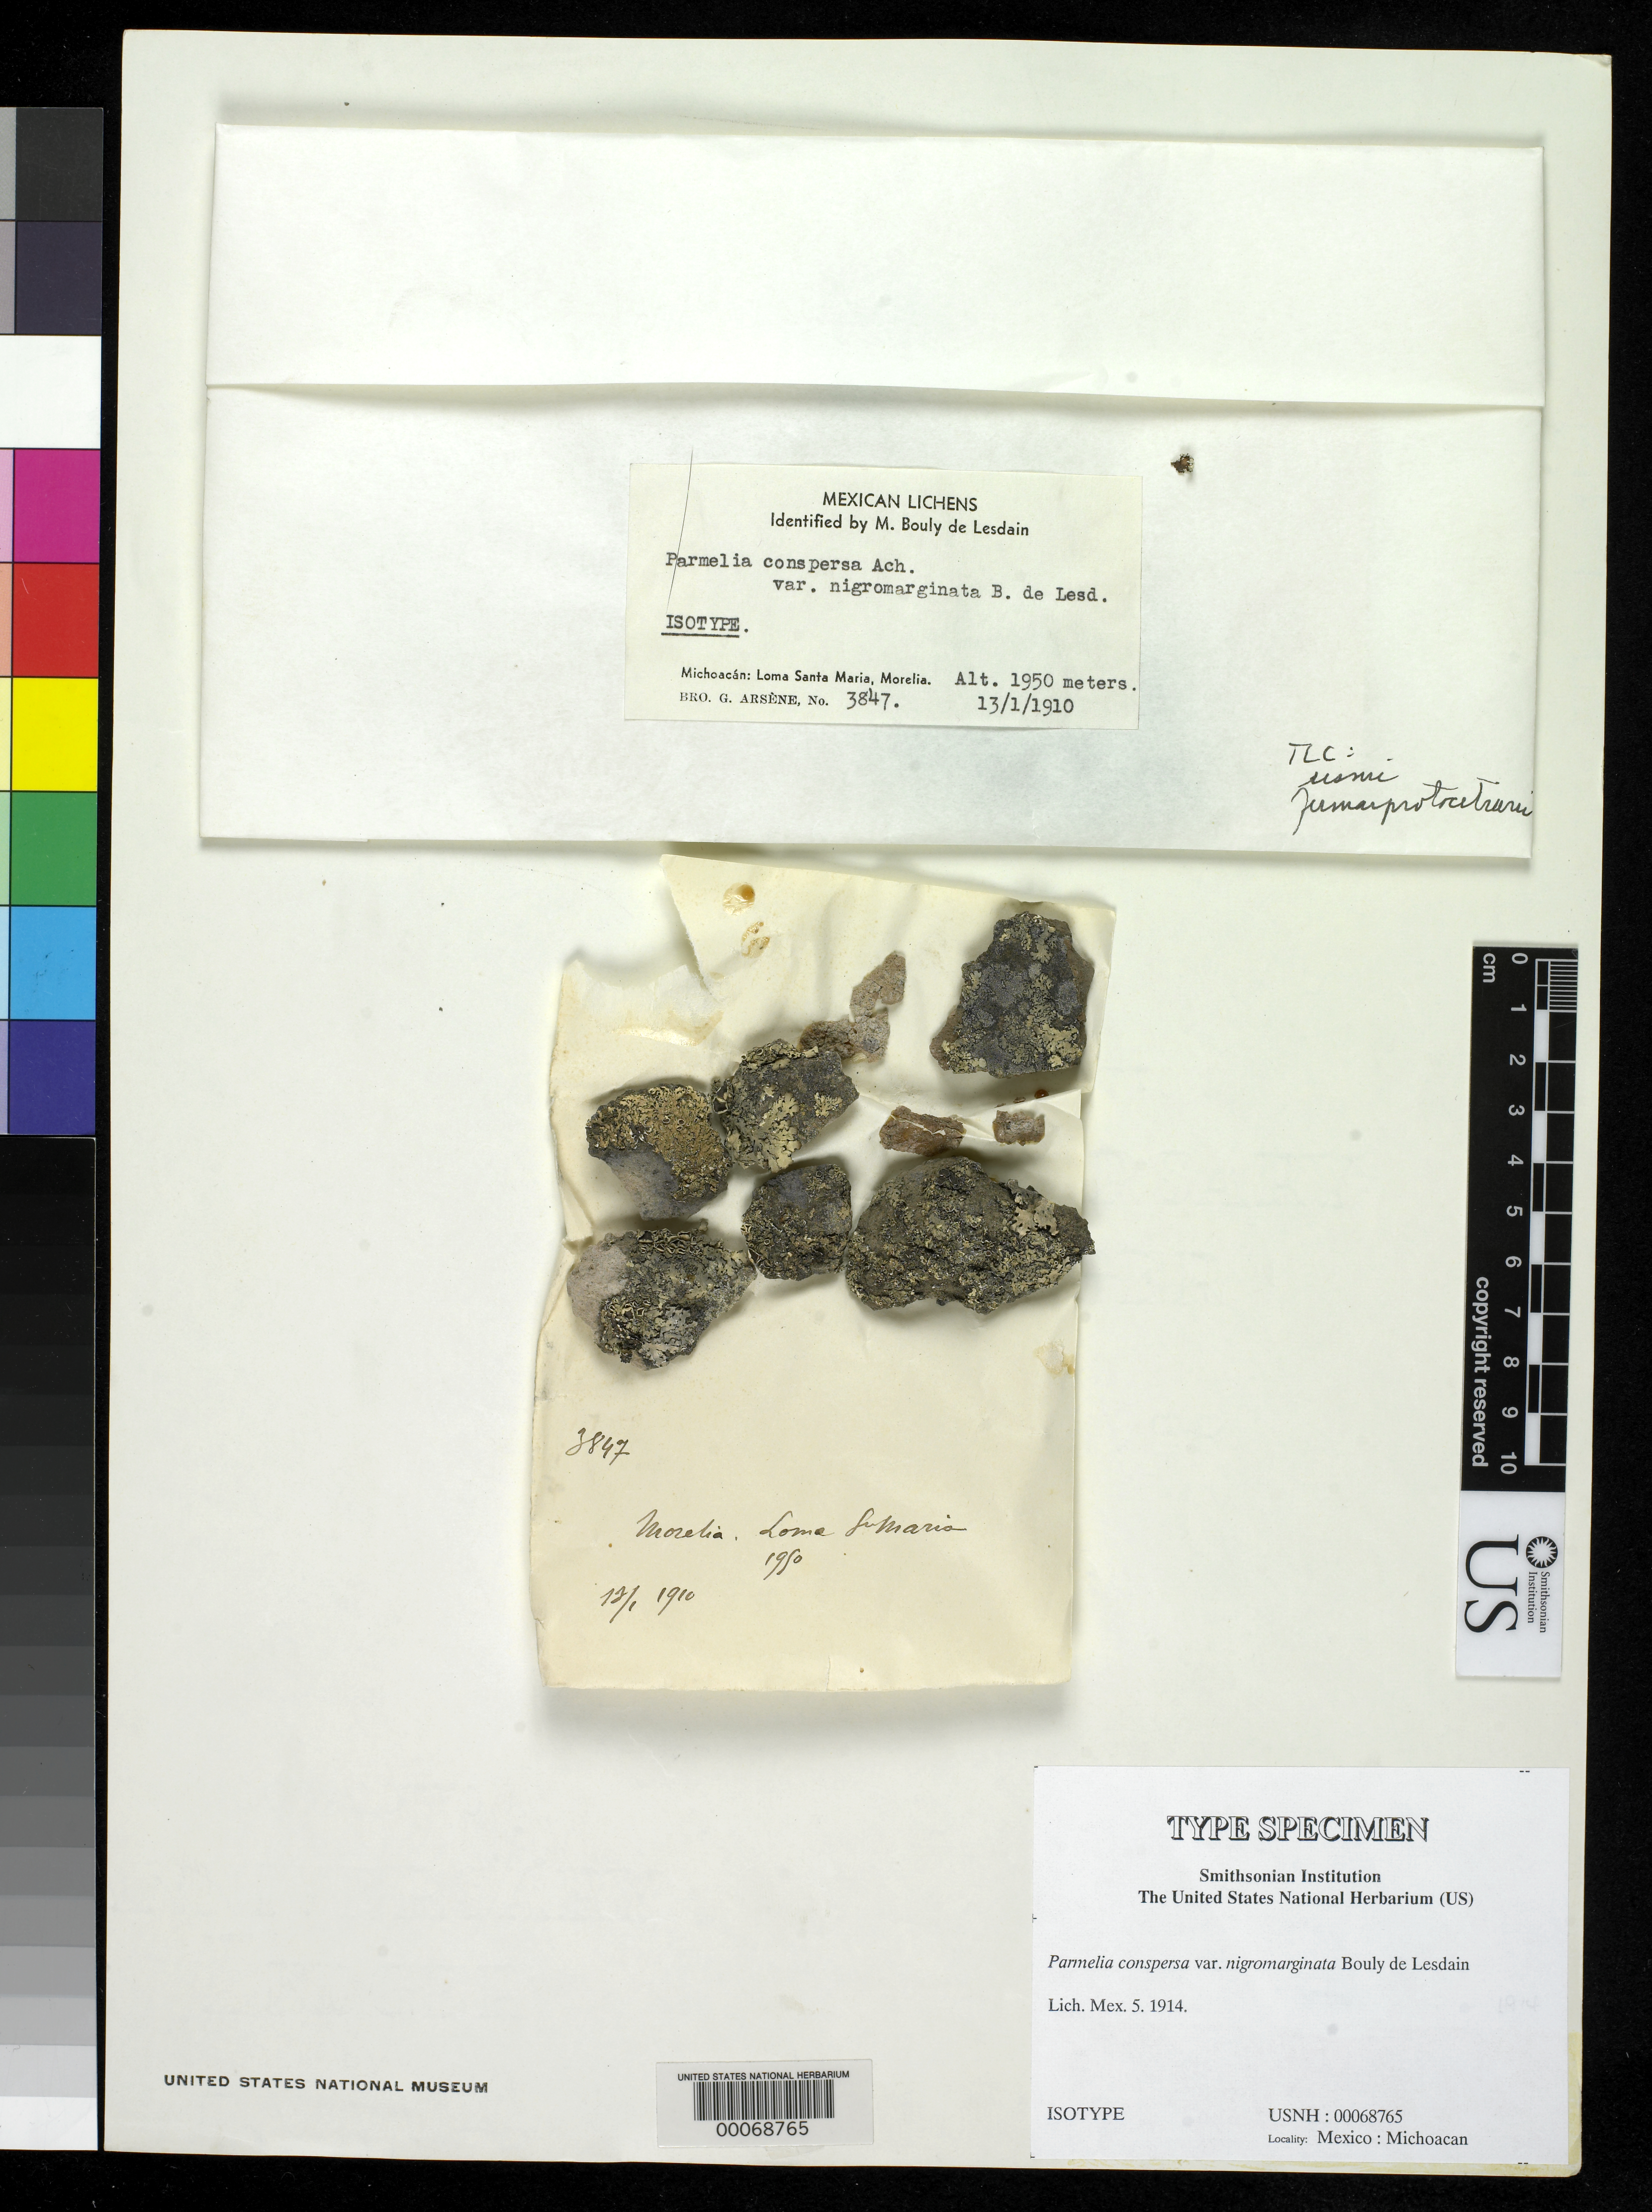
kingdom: Fungi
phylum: Ascomycota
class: Lecanoromycetes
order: Lecanorales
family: Parmeliaceae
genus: Parmelia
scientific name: Parmelia conspersa var. nigromarginata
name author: B. de Lesd.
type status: Isotype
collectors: Bro. G. Arsène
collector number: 3847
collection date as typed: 13 Jan 1910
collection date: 1910-01-13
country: Mexico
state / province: Michoacán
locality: Loma Santa Maria, Morelia.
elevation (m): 1950